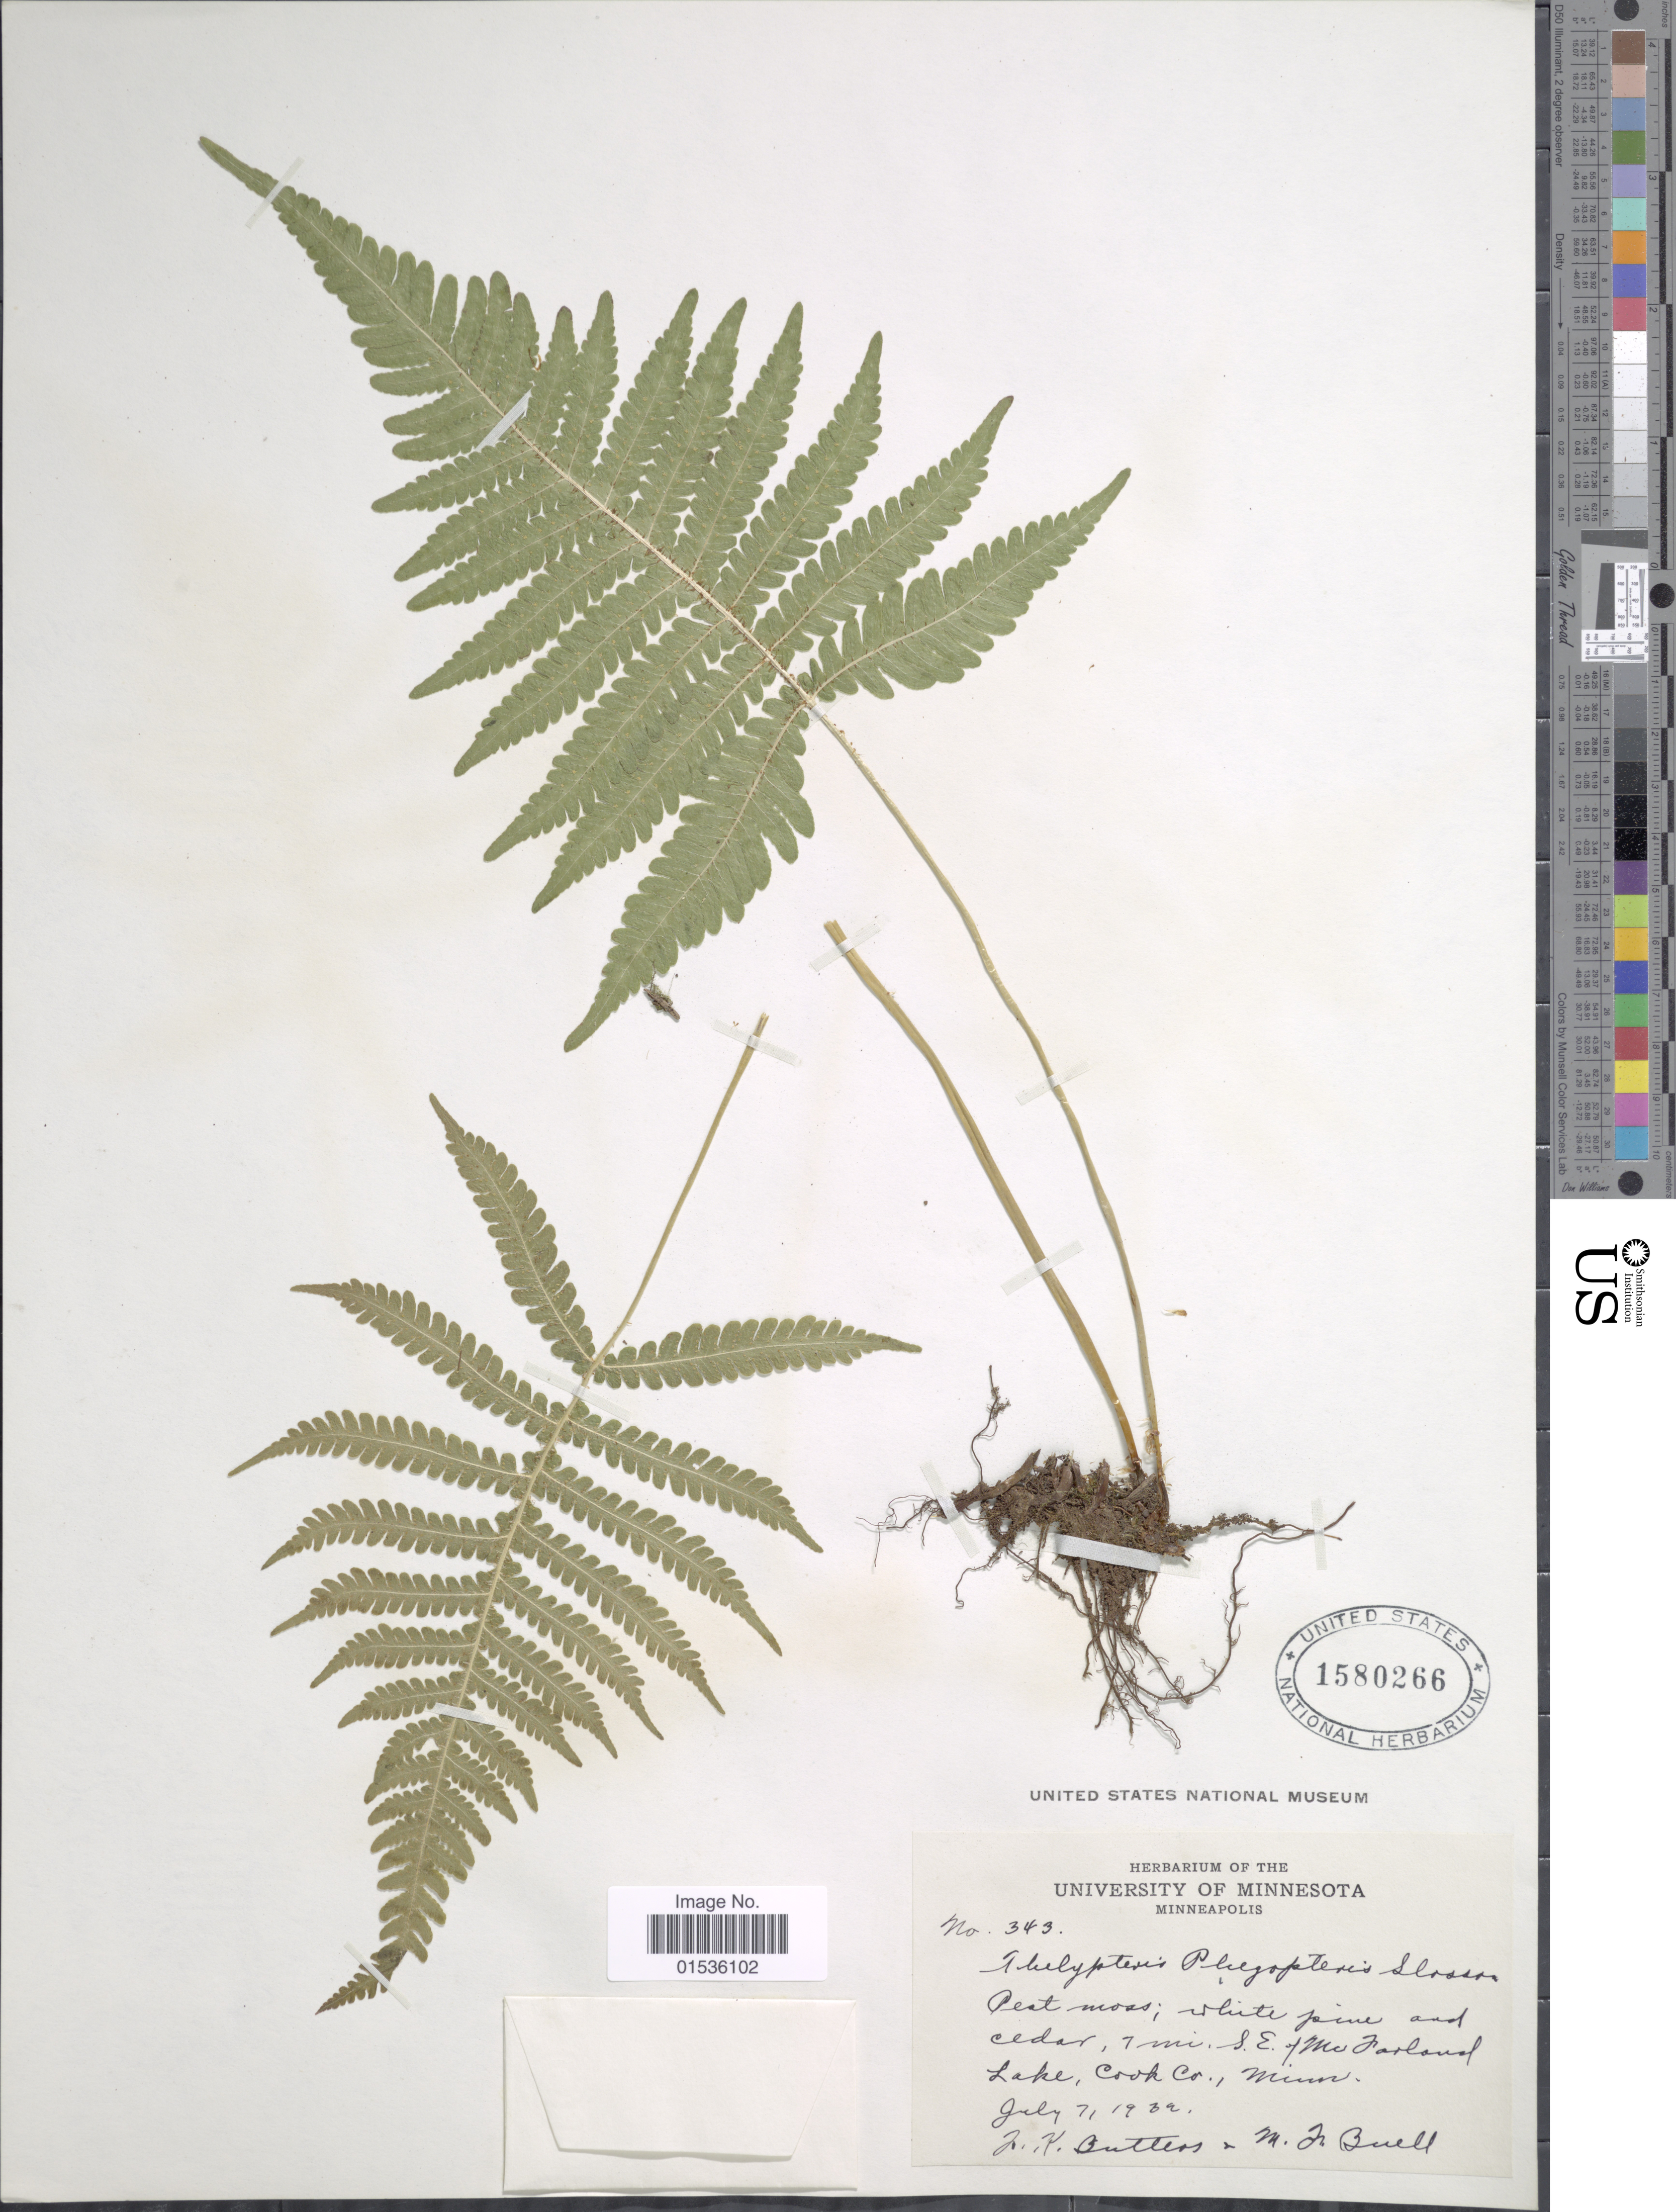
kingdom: Plantae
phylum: Tracheophyta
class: Polypodiopsida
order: Polypodiales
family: Thelypteridaceae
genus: Phegopteris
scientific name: Phegopteris connectilis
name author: (Michx.) Watt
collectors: J. Butters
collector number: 343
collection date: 1932-07-07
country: United States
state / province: Minnesota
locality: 1 mi. S.E. of Mc Farland, Lake, Cook Co.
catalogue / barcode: US 1580266